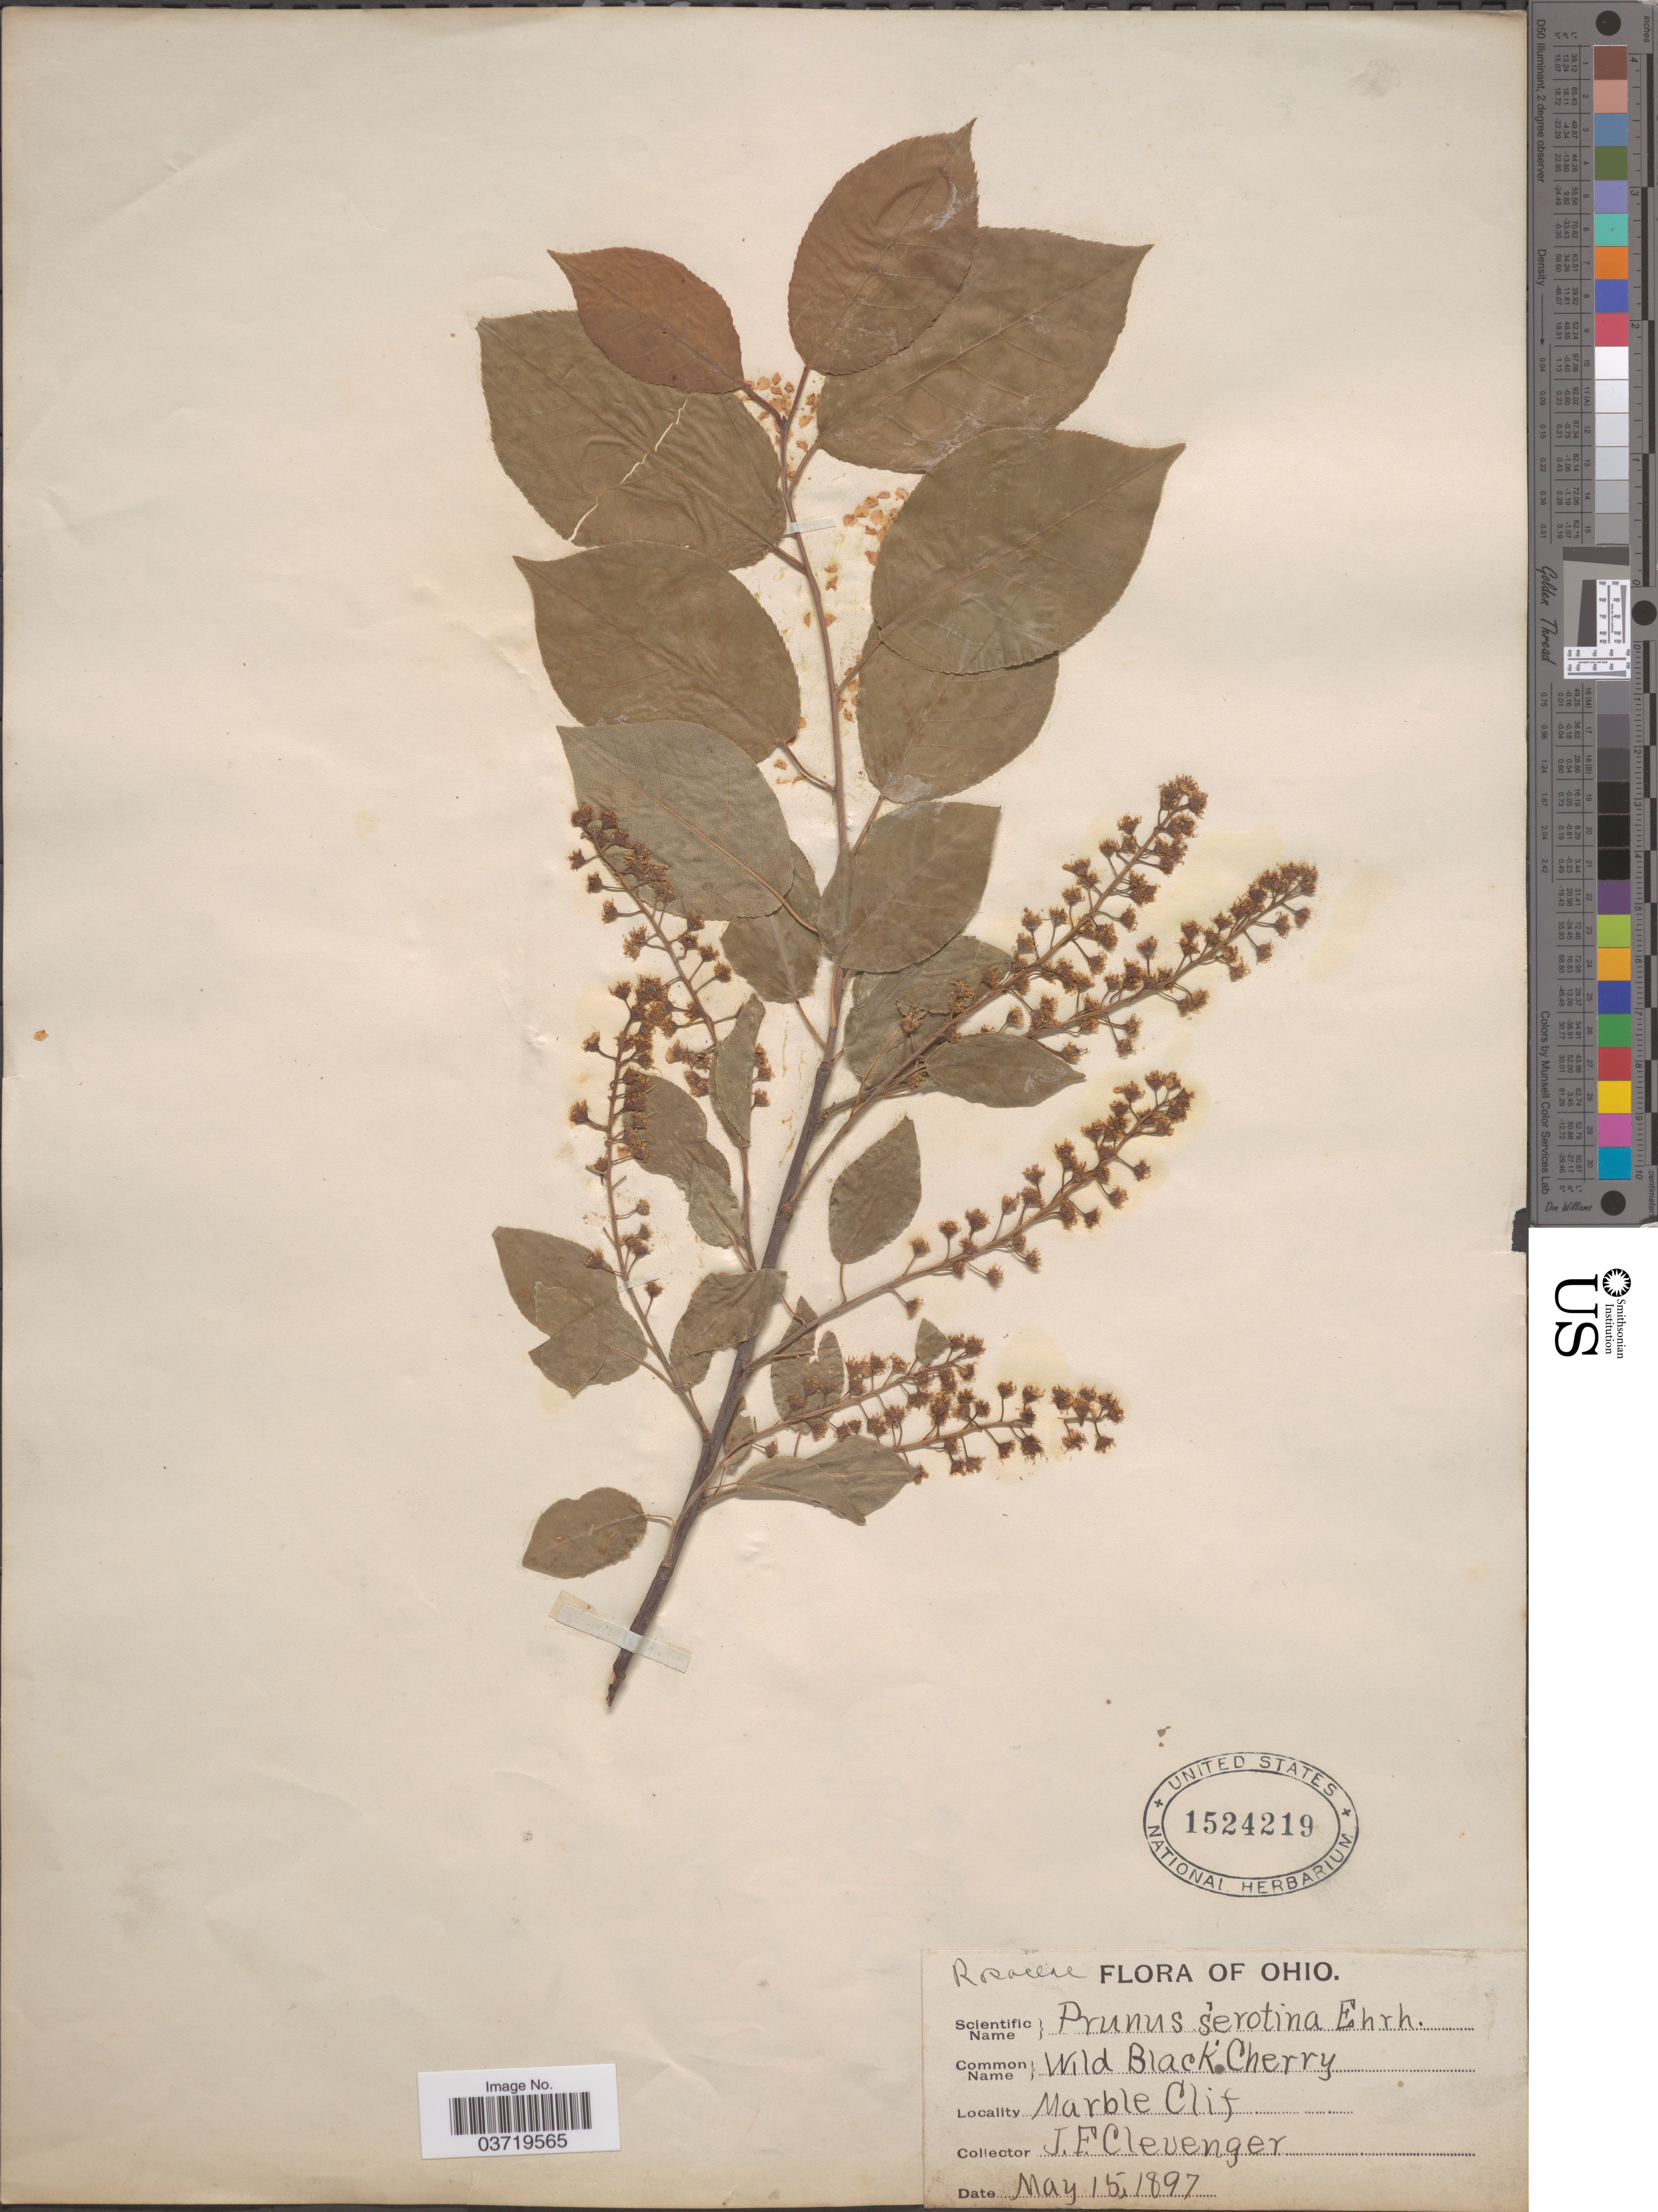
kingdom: Plantae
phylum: Tracheophyta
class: Magnoliopsida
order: Rosales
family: Rosaceae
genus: Prunus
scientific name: Prunus serotina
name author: Ehrh.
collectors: J. F. Clevenger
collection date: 1897-05-15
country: United States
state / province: Ohio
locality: Marble Clif.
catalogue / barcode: US 1524219